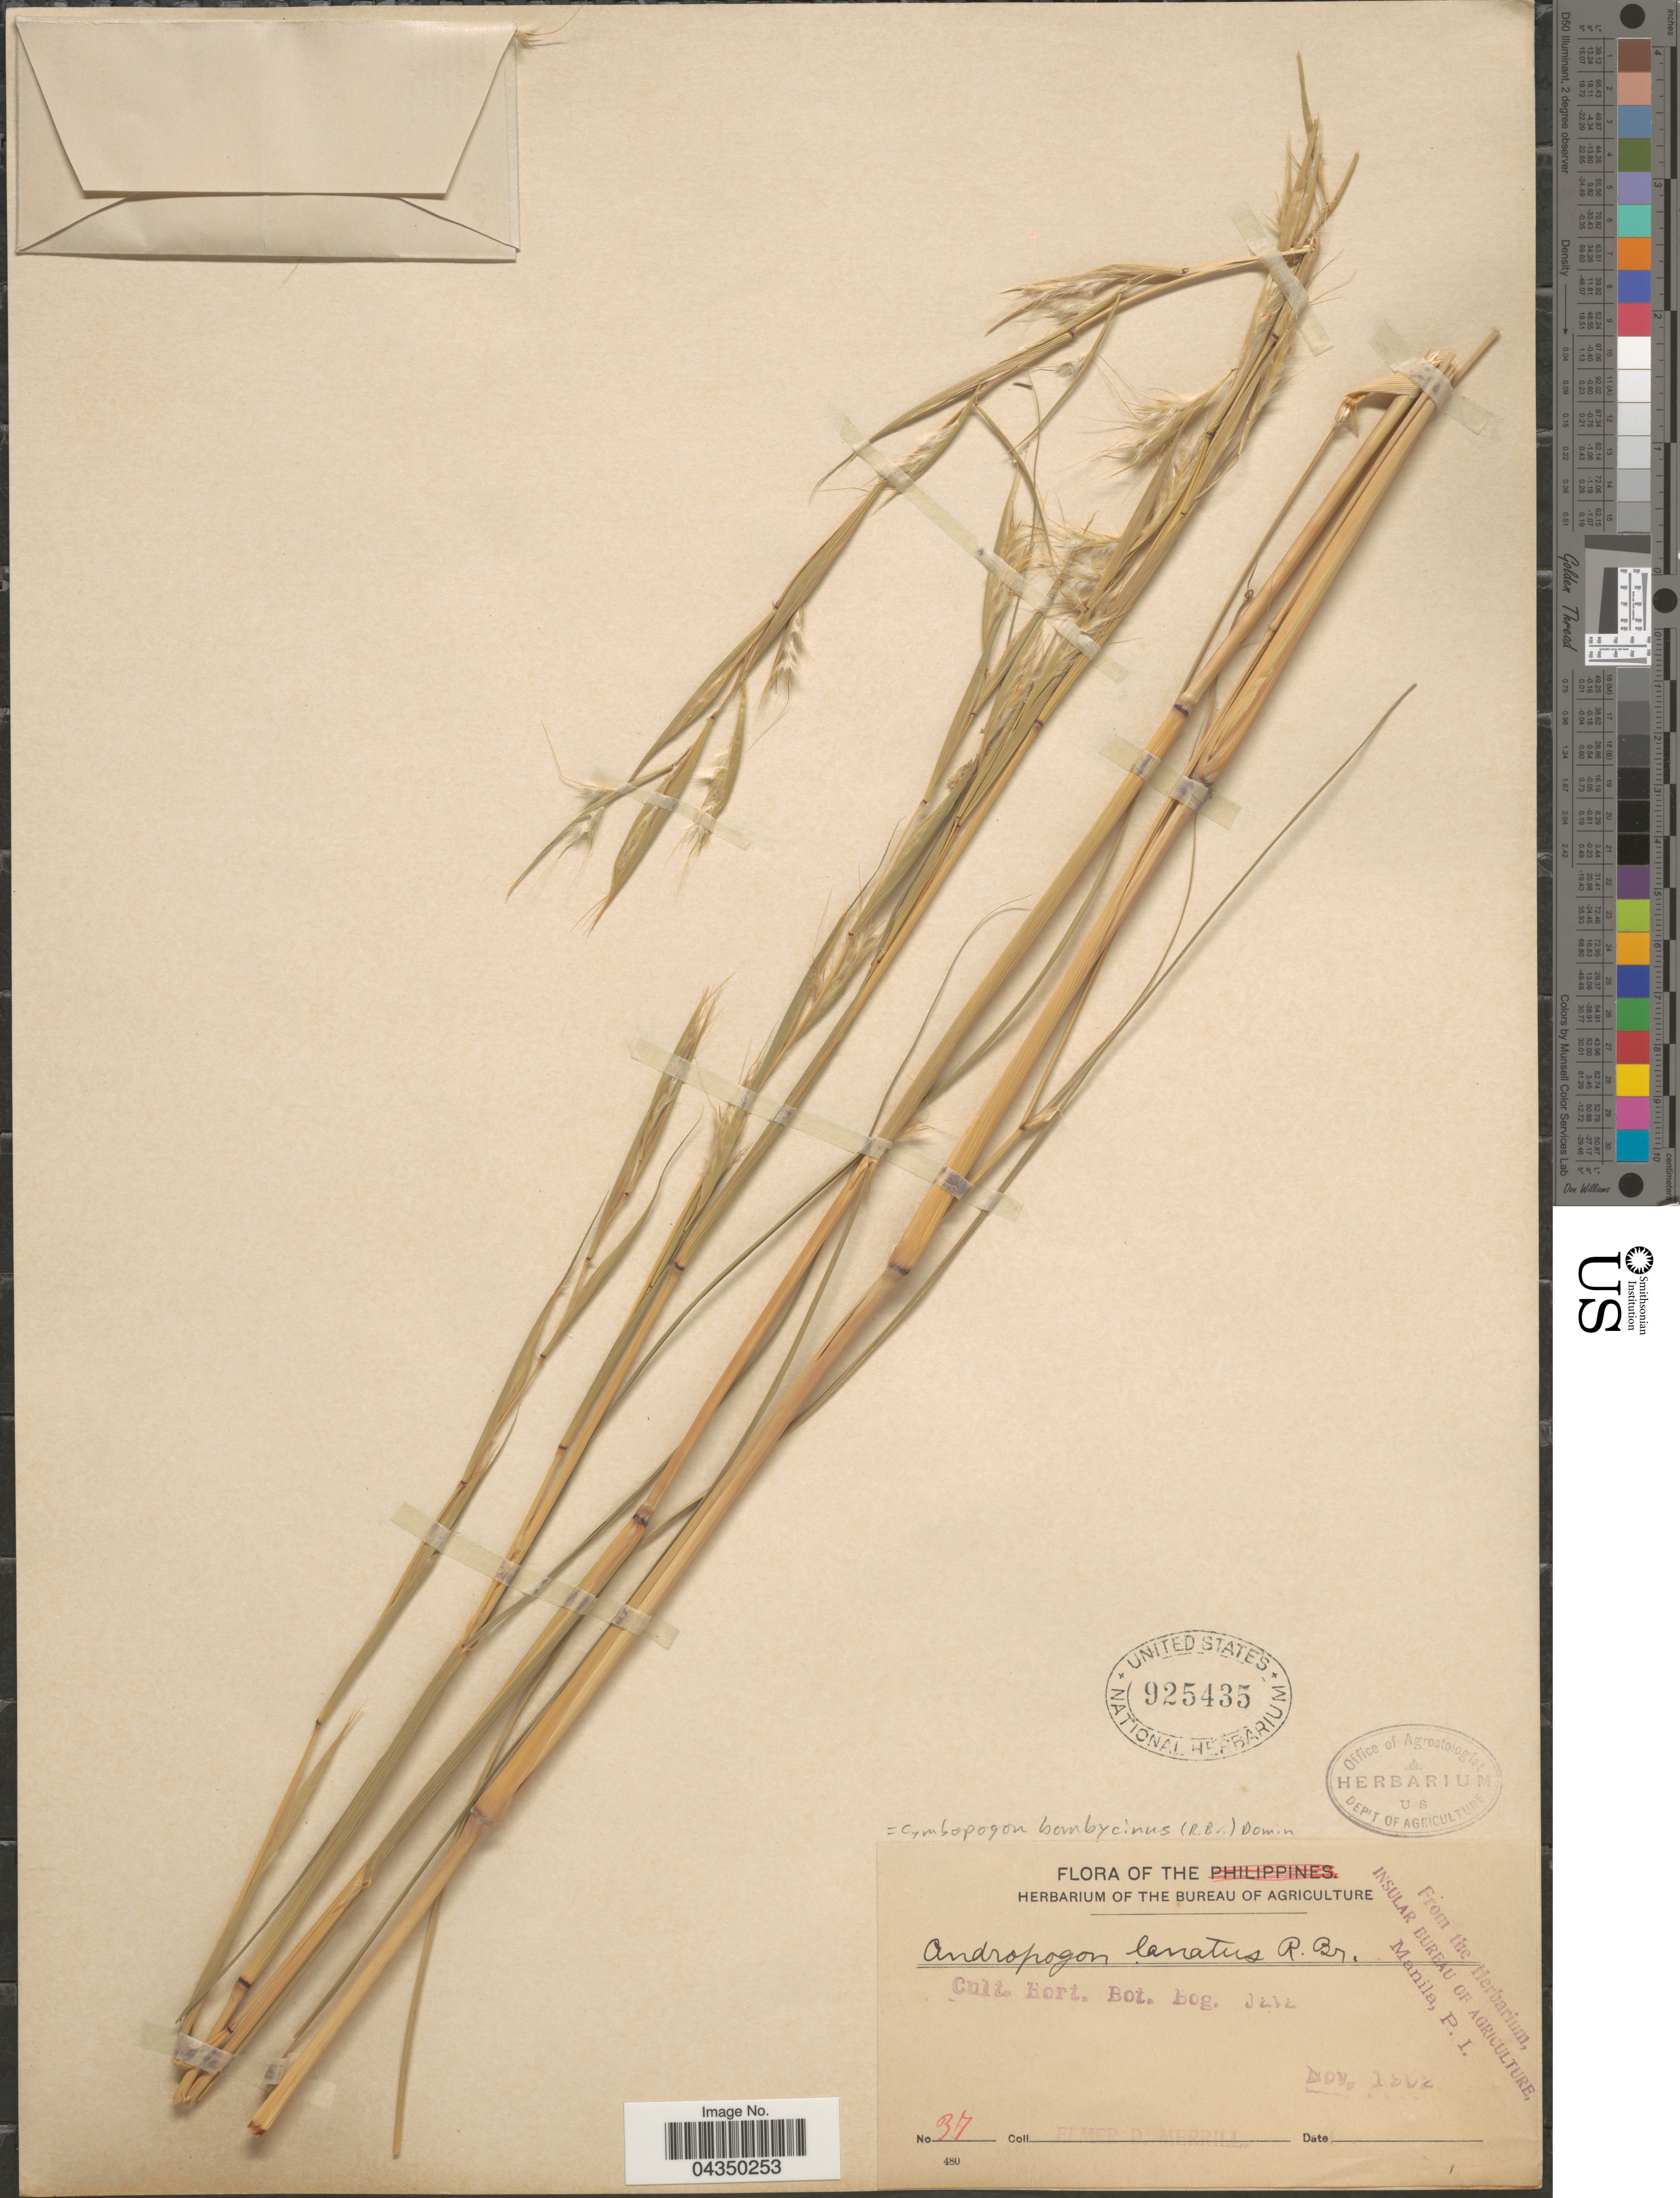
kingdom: Plantae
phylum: Tracheophyta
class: Liliopsida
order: Poales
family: Poaceae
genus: Cymbopogon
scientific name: Cymbopogon bombycinus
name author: A. Camus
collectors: E. D. Merrill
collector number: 37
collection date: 1962-11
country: Indonesia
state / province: Java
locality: Hort. Bot. Bog. Java.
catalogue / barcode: US 925435